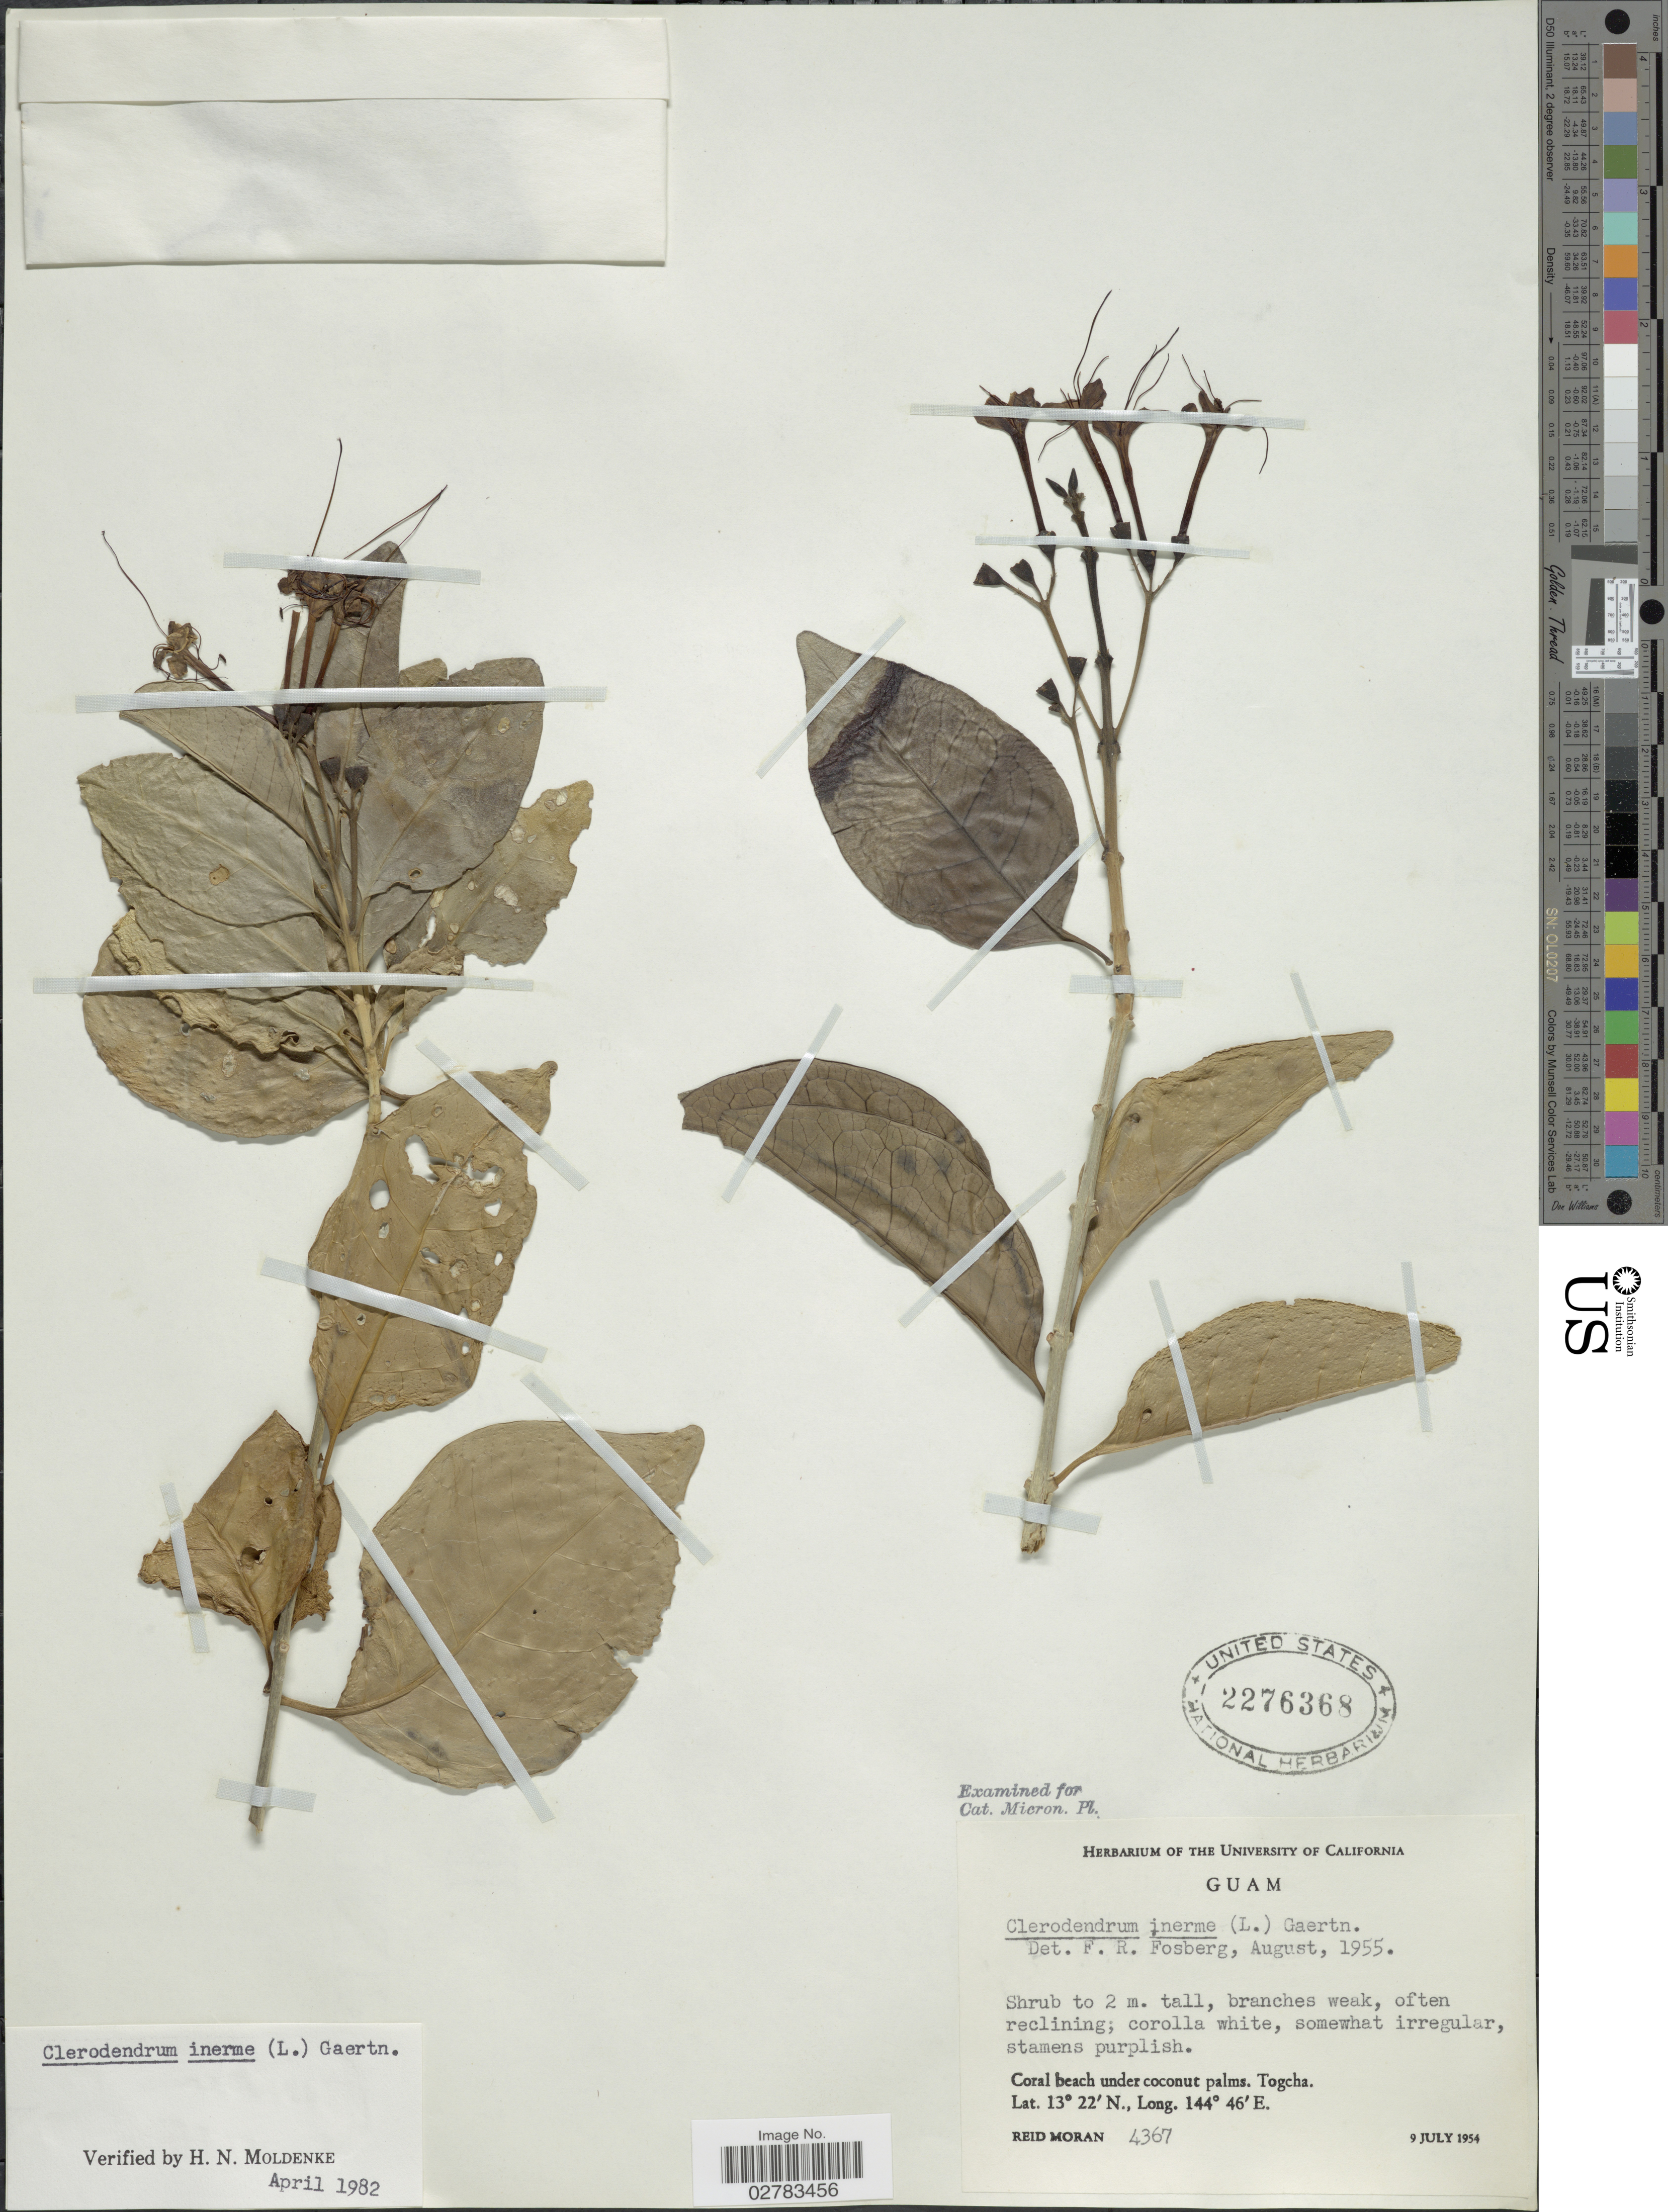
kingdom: Plantae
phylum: Tracheophyta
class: Magnoliopsida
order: Lamiales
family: Lamiaceae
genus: Clerodendrum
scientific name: Clerodendrum inerme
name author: (L.) Gaertn.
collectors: R. V. Moran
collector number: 4367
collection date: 1954-07-09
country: Guam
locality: Coral beach under coconut palms, Togcha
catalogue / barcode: US 2276368